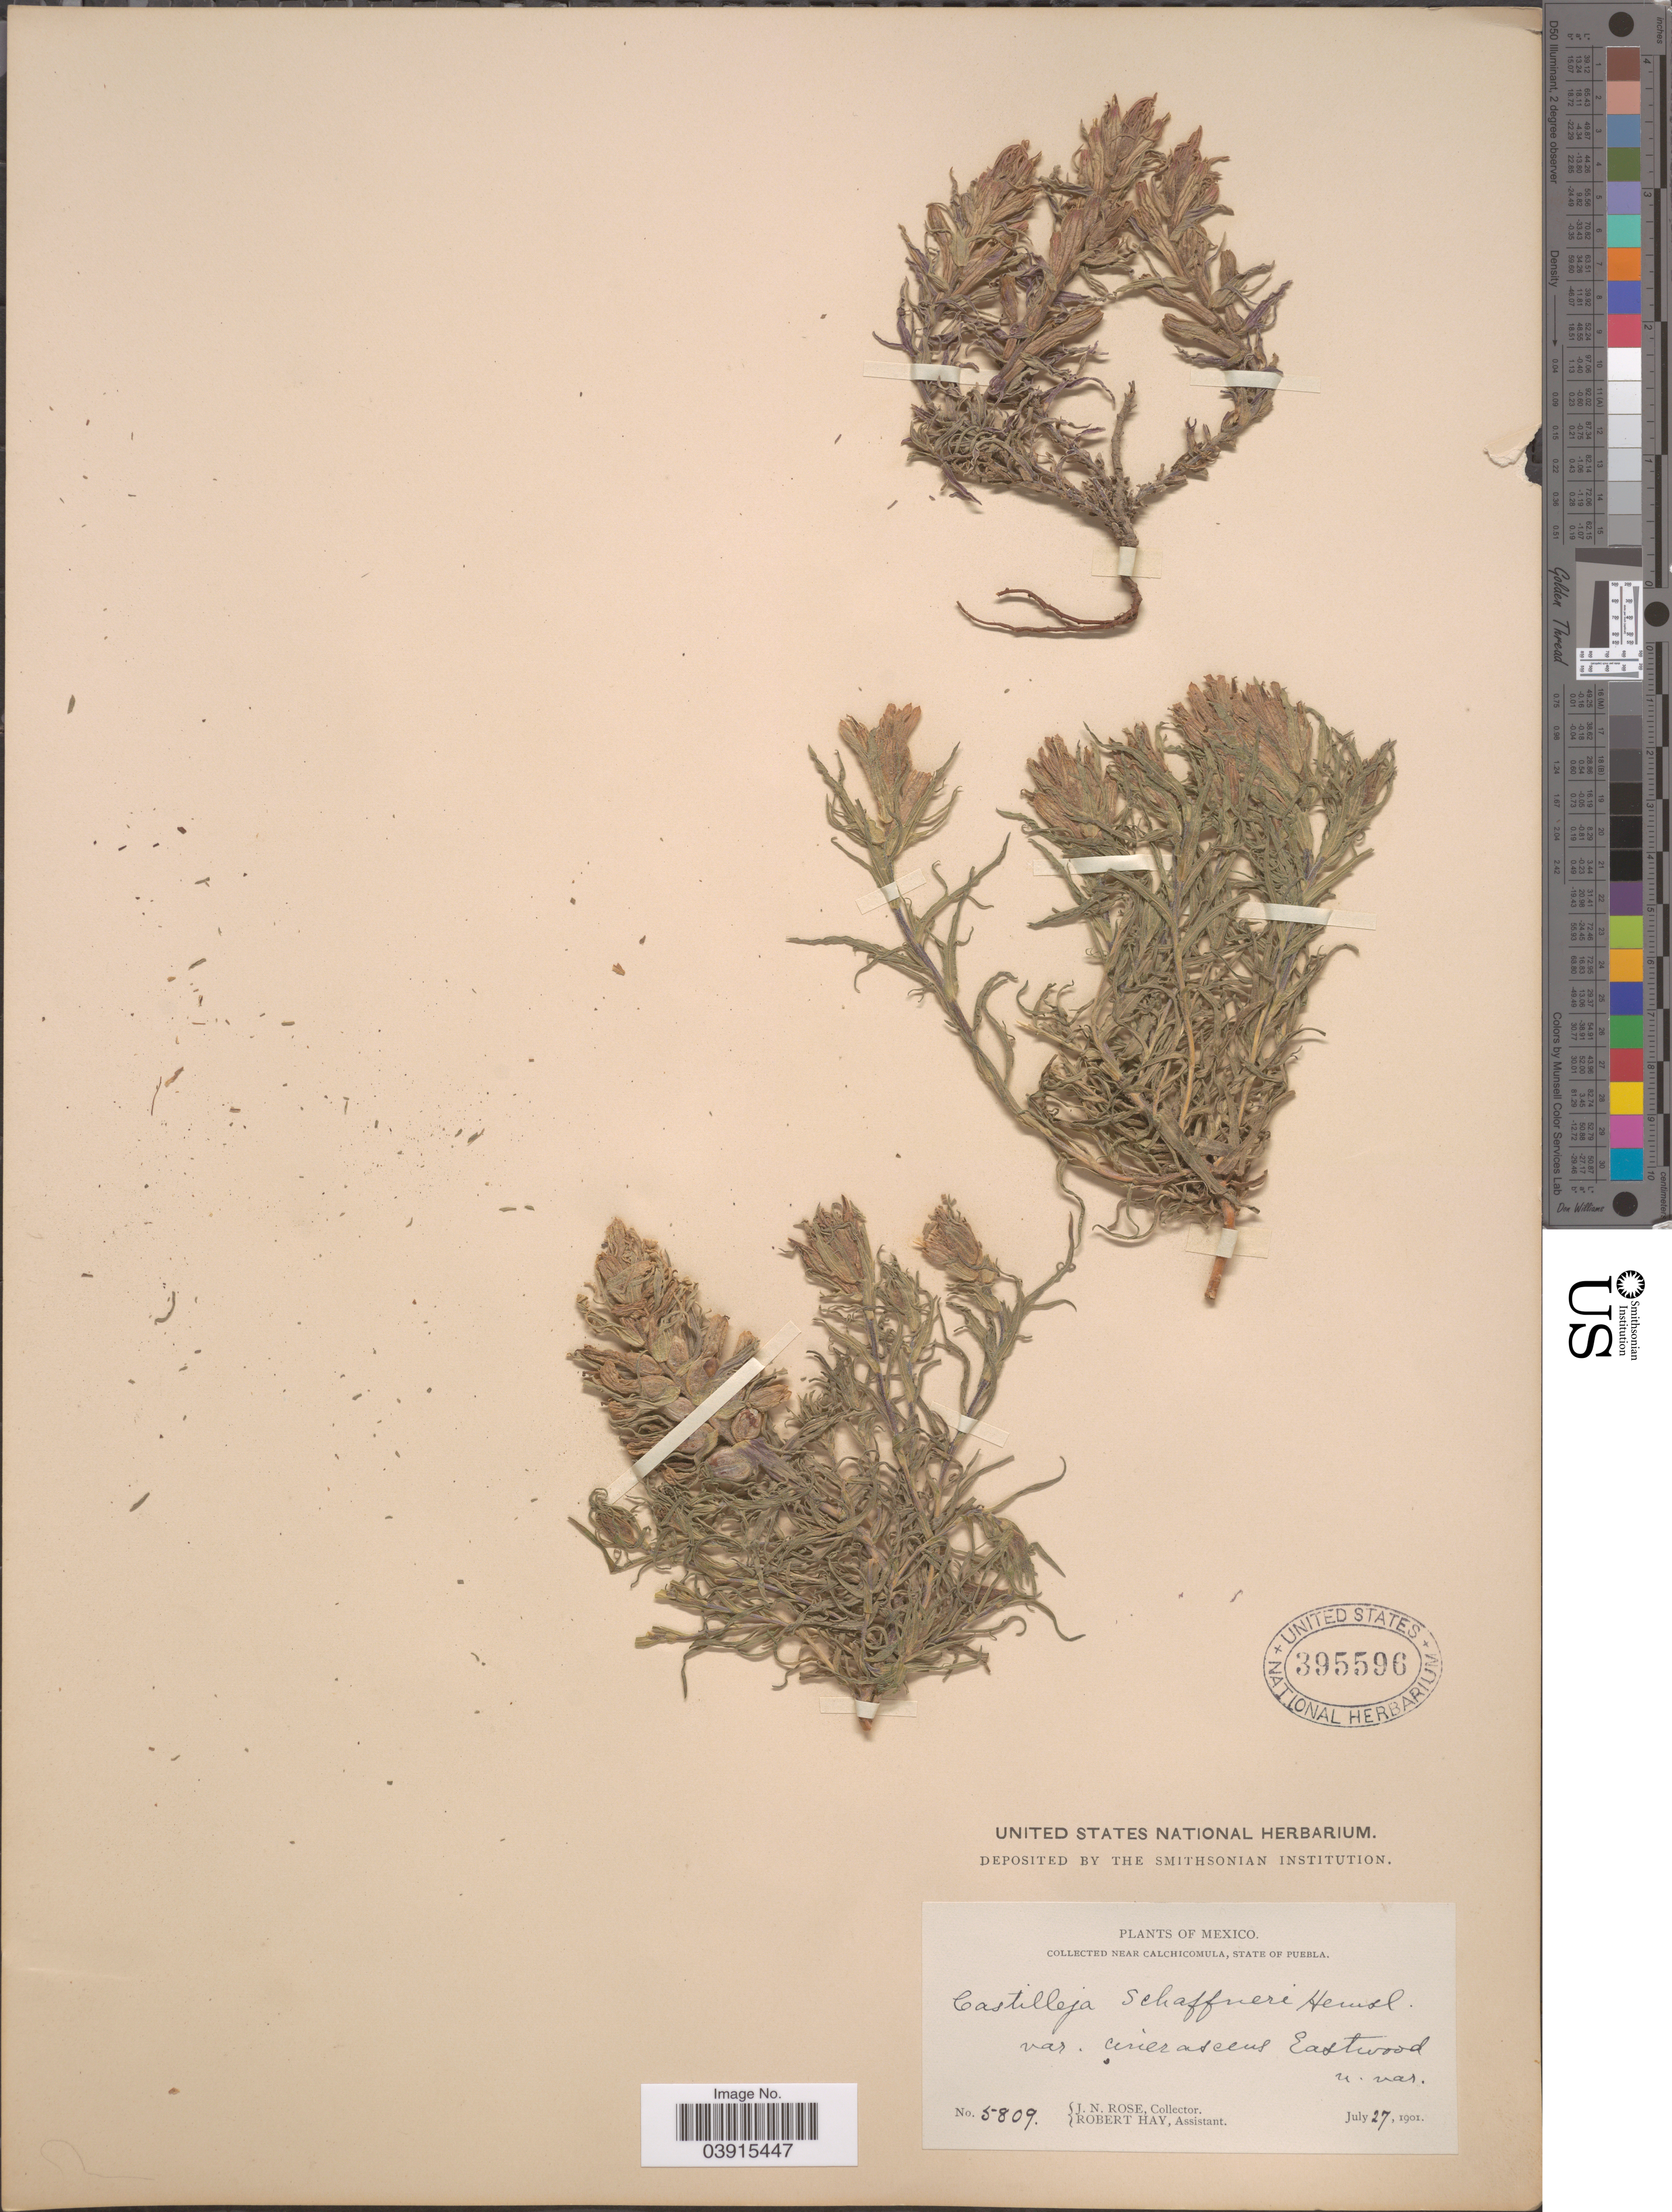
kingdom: Plantae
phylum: Tracheophyta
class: Magnoliopsida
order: Lamiales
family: Orobanchaceae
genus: Castilleja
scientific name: Castilleja schaffneri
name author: Hemsl.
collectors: J. N. Rose & R. Hay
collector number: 5809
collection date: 1901-07-27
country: Mexico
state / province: Puebla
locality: Near Calchicomula.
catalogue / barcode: US 395596